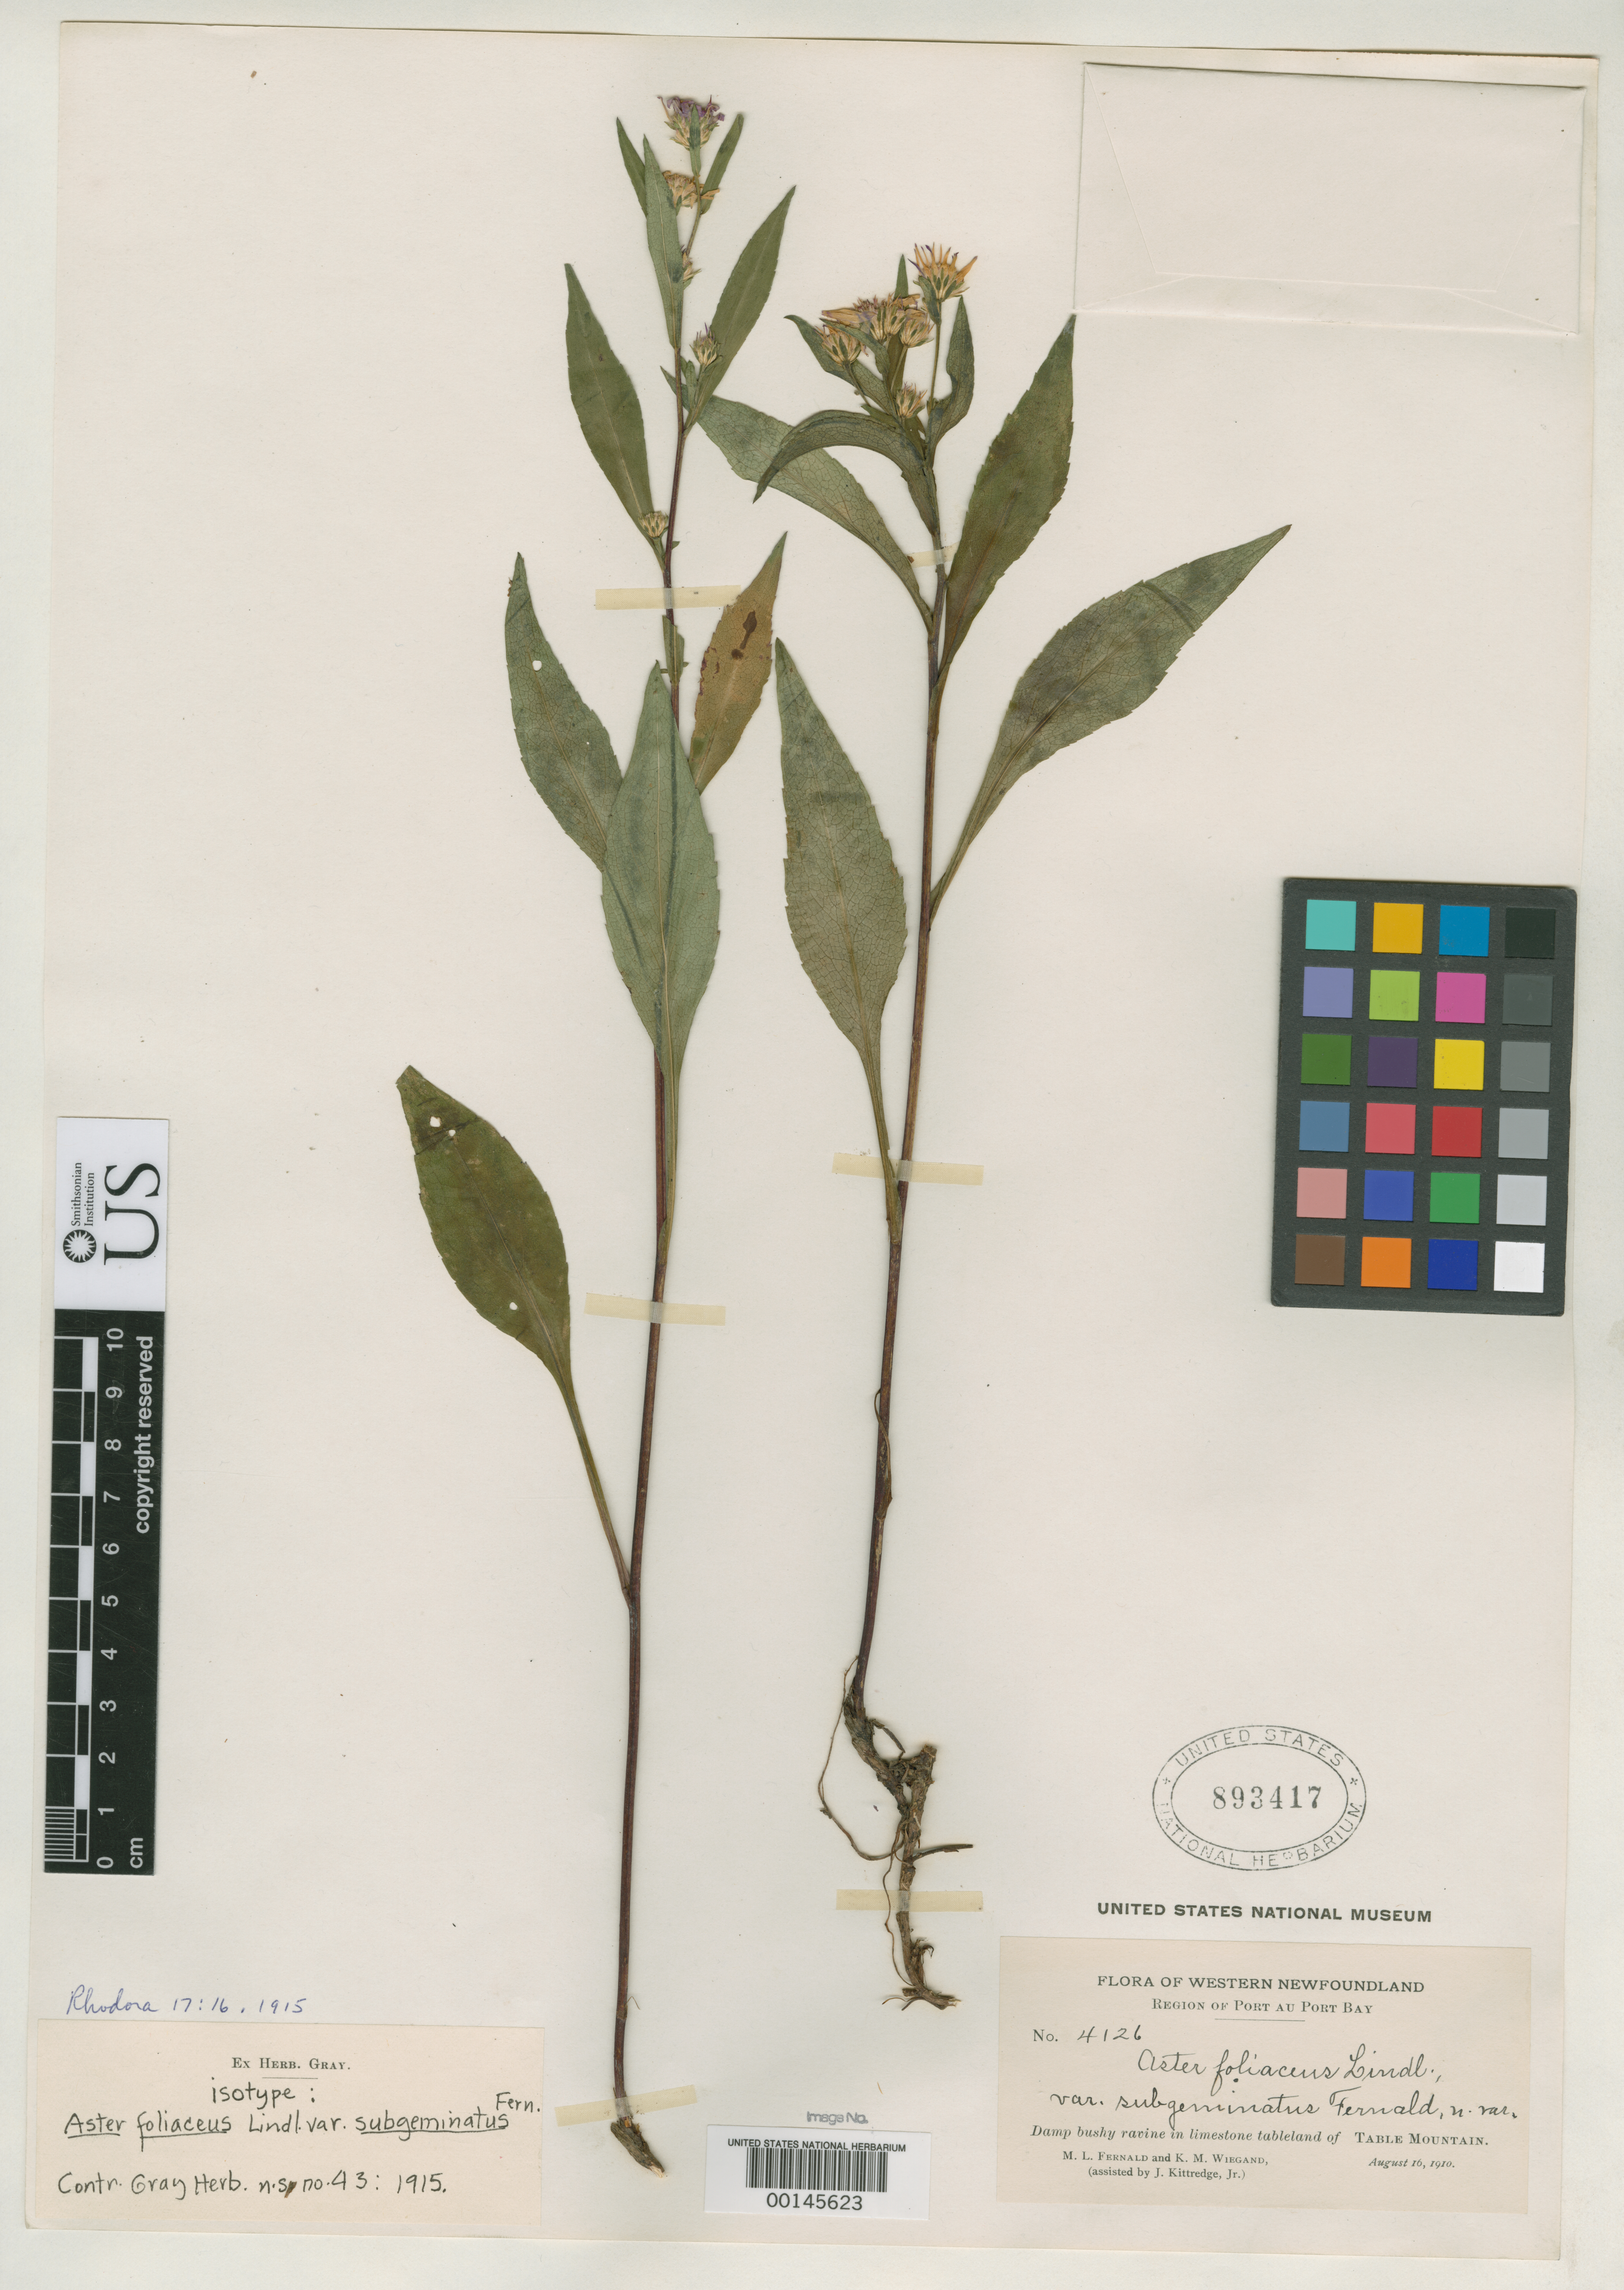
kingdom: Plantae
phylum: Tracheophyta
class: Magnoliopsida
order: Asterales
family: Asteraceae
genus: Aster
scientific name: Aster foliaceus var. subgeminatus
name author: Fernald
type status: Isotype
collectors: M. L. Fernald & K. M. Wiegand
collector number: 4126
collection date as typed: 16 Aug 1910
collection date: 1910-08-16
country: Canada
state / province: Newfoundland and Labrador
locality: Port au and Port Bay, Tableland of Table mountain.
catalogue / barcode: US 893417